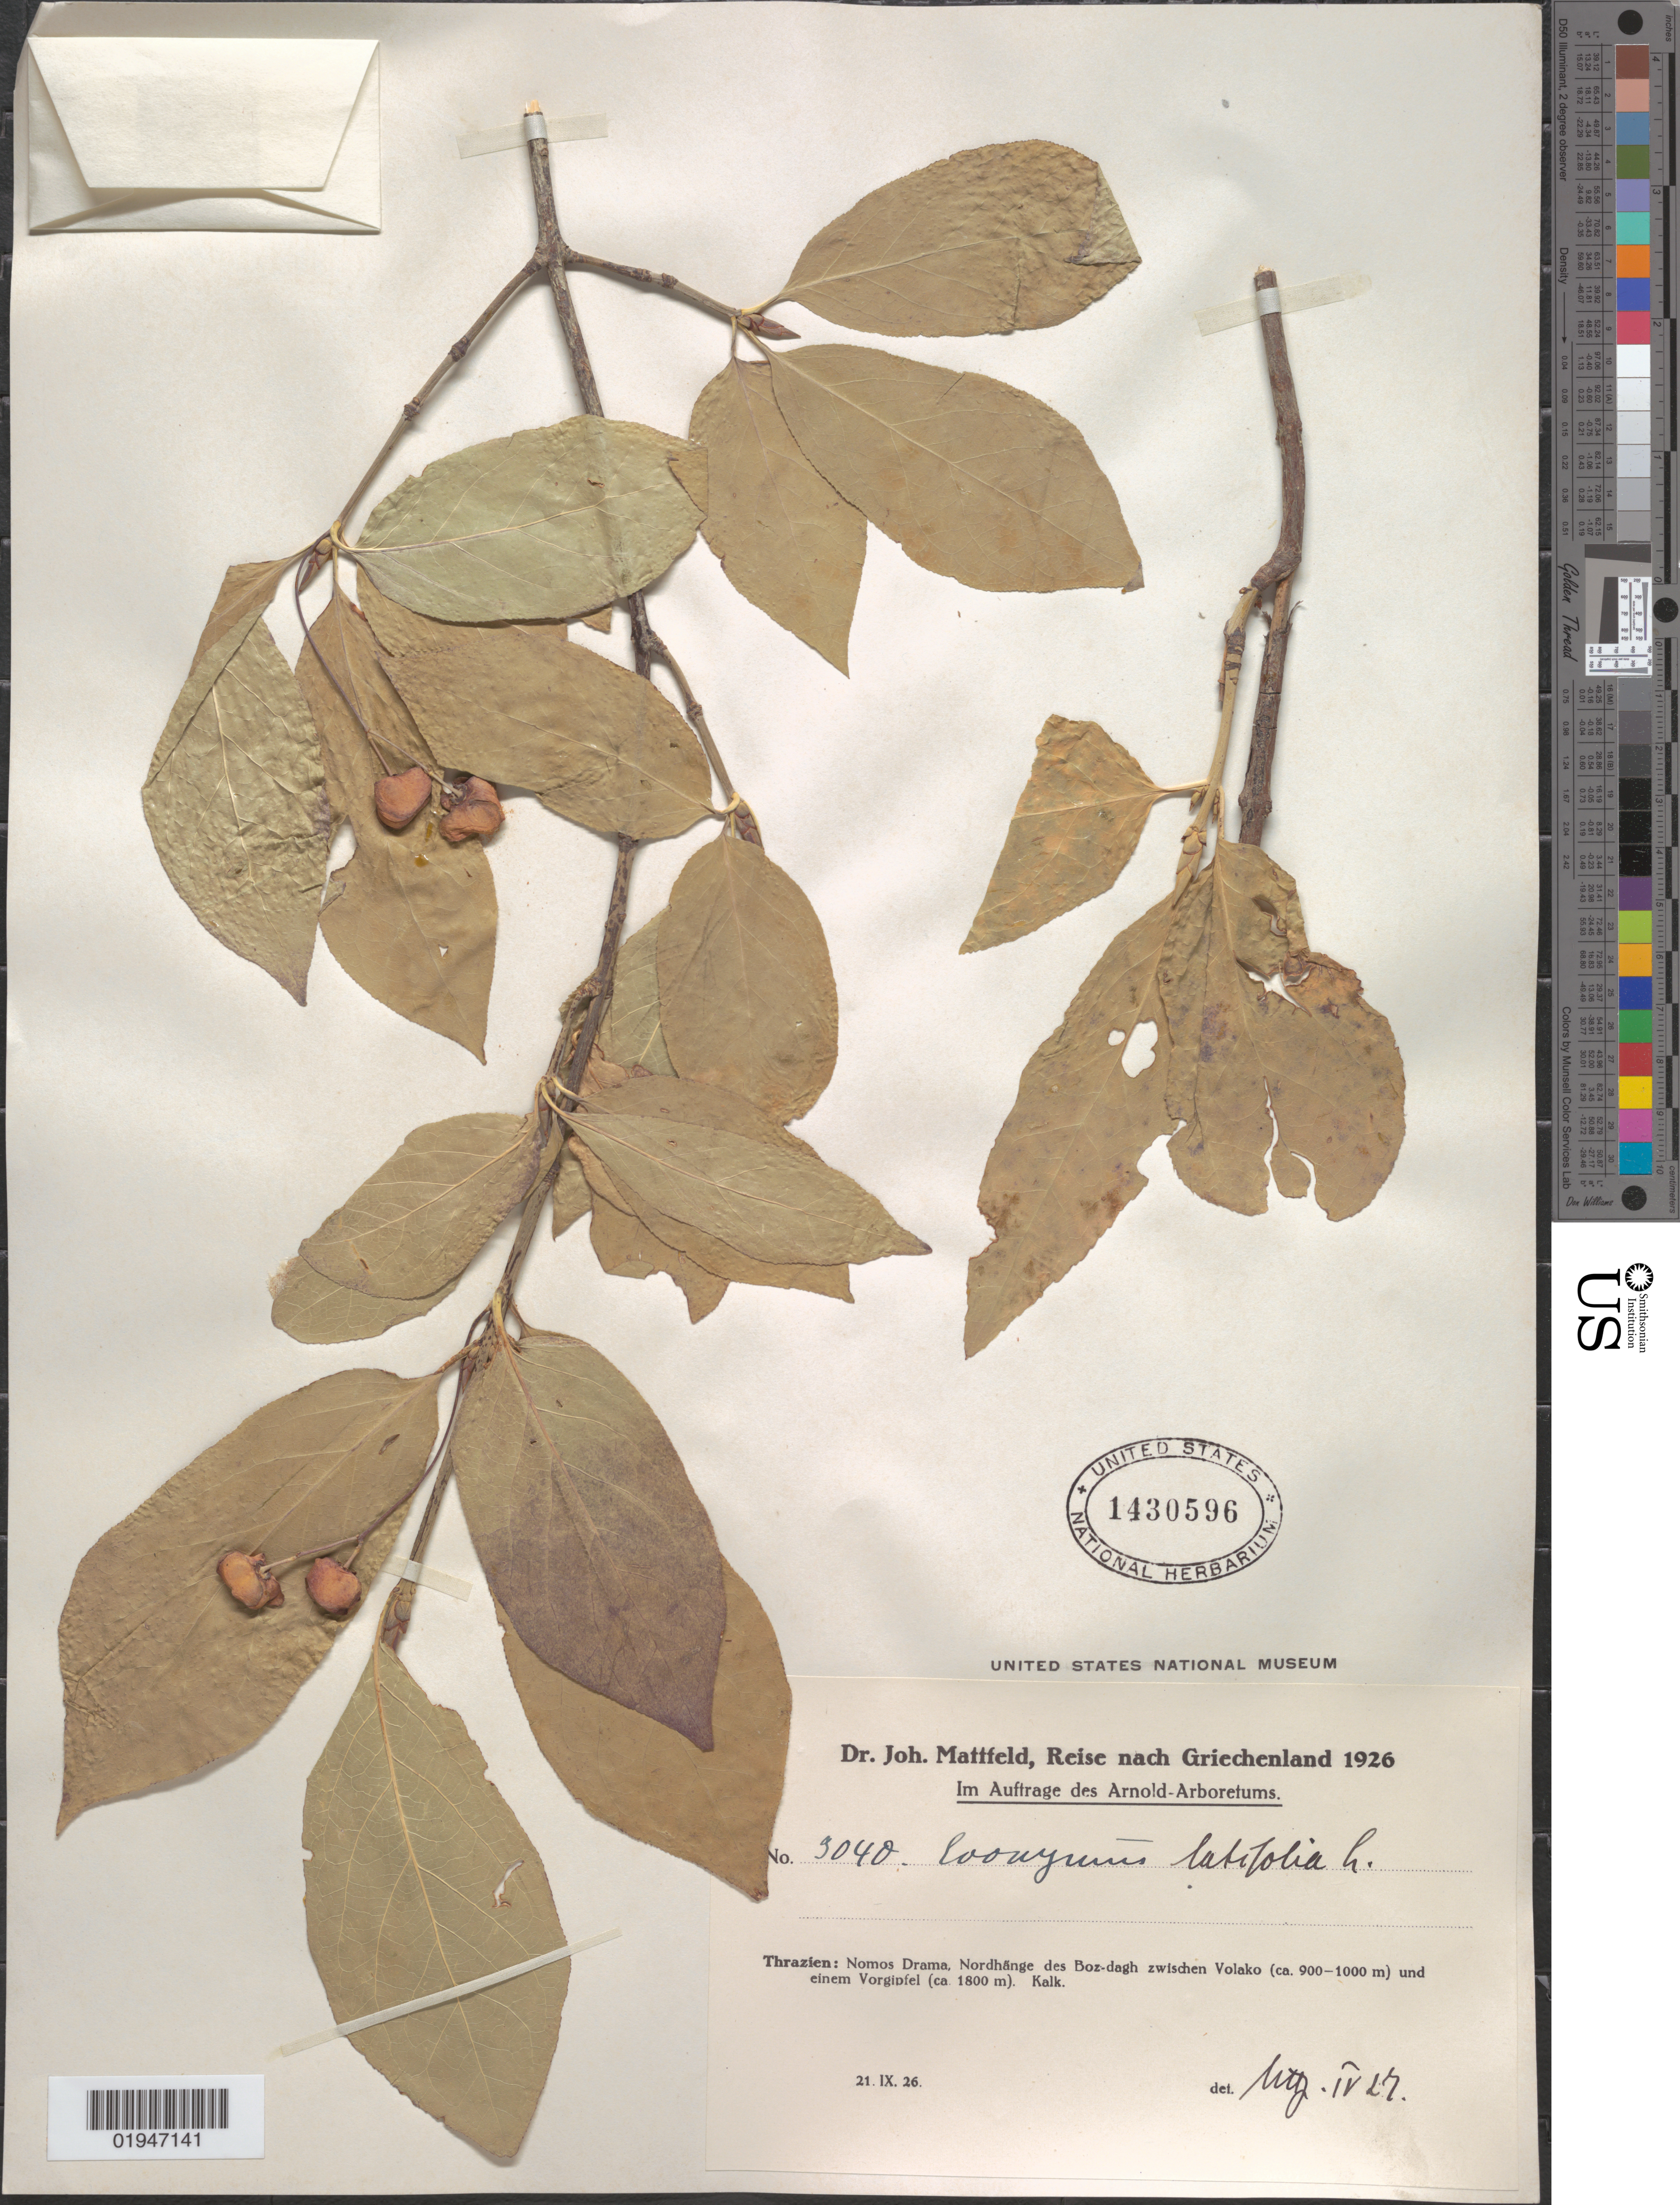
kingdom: Plantae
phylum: Tracheophyta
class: Magnoliopsida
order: Celastrales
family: Celastraceae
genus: Euonymus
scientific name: Euonymus latifolius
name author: (L.) Mill.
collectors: J. Mattfeld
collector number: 3040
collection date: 1926-09-21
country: Greece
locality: Thrazien [Thrace]: Nomos Drama, nordhänge des Boz-dagh zwischen Volko und einem Vorgiofel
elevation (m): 900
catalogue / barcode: US 1430596